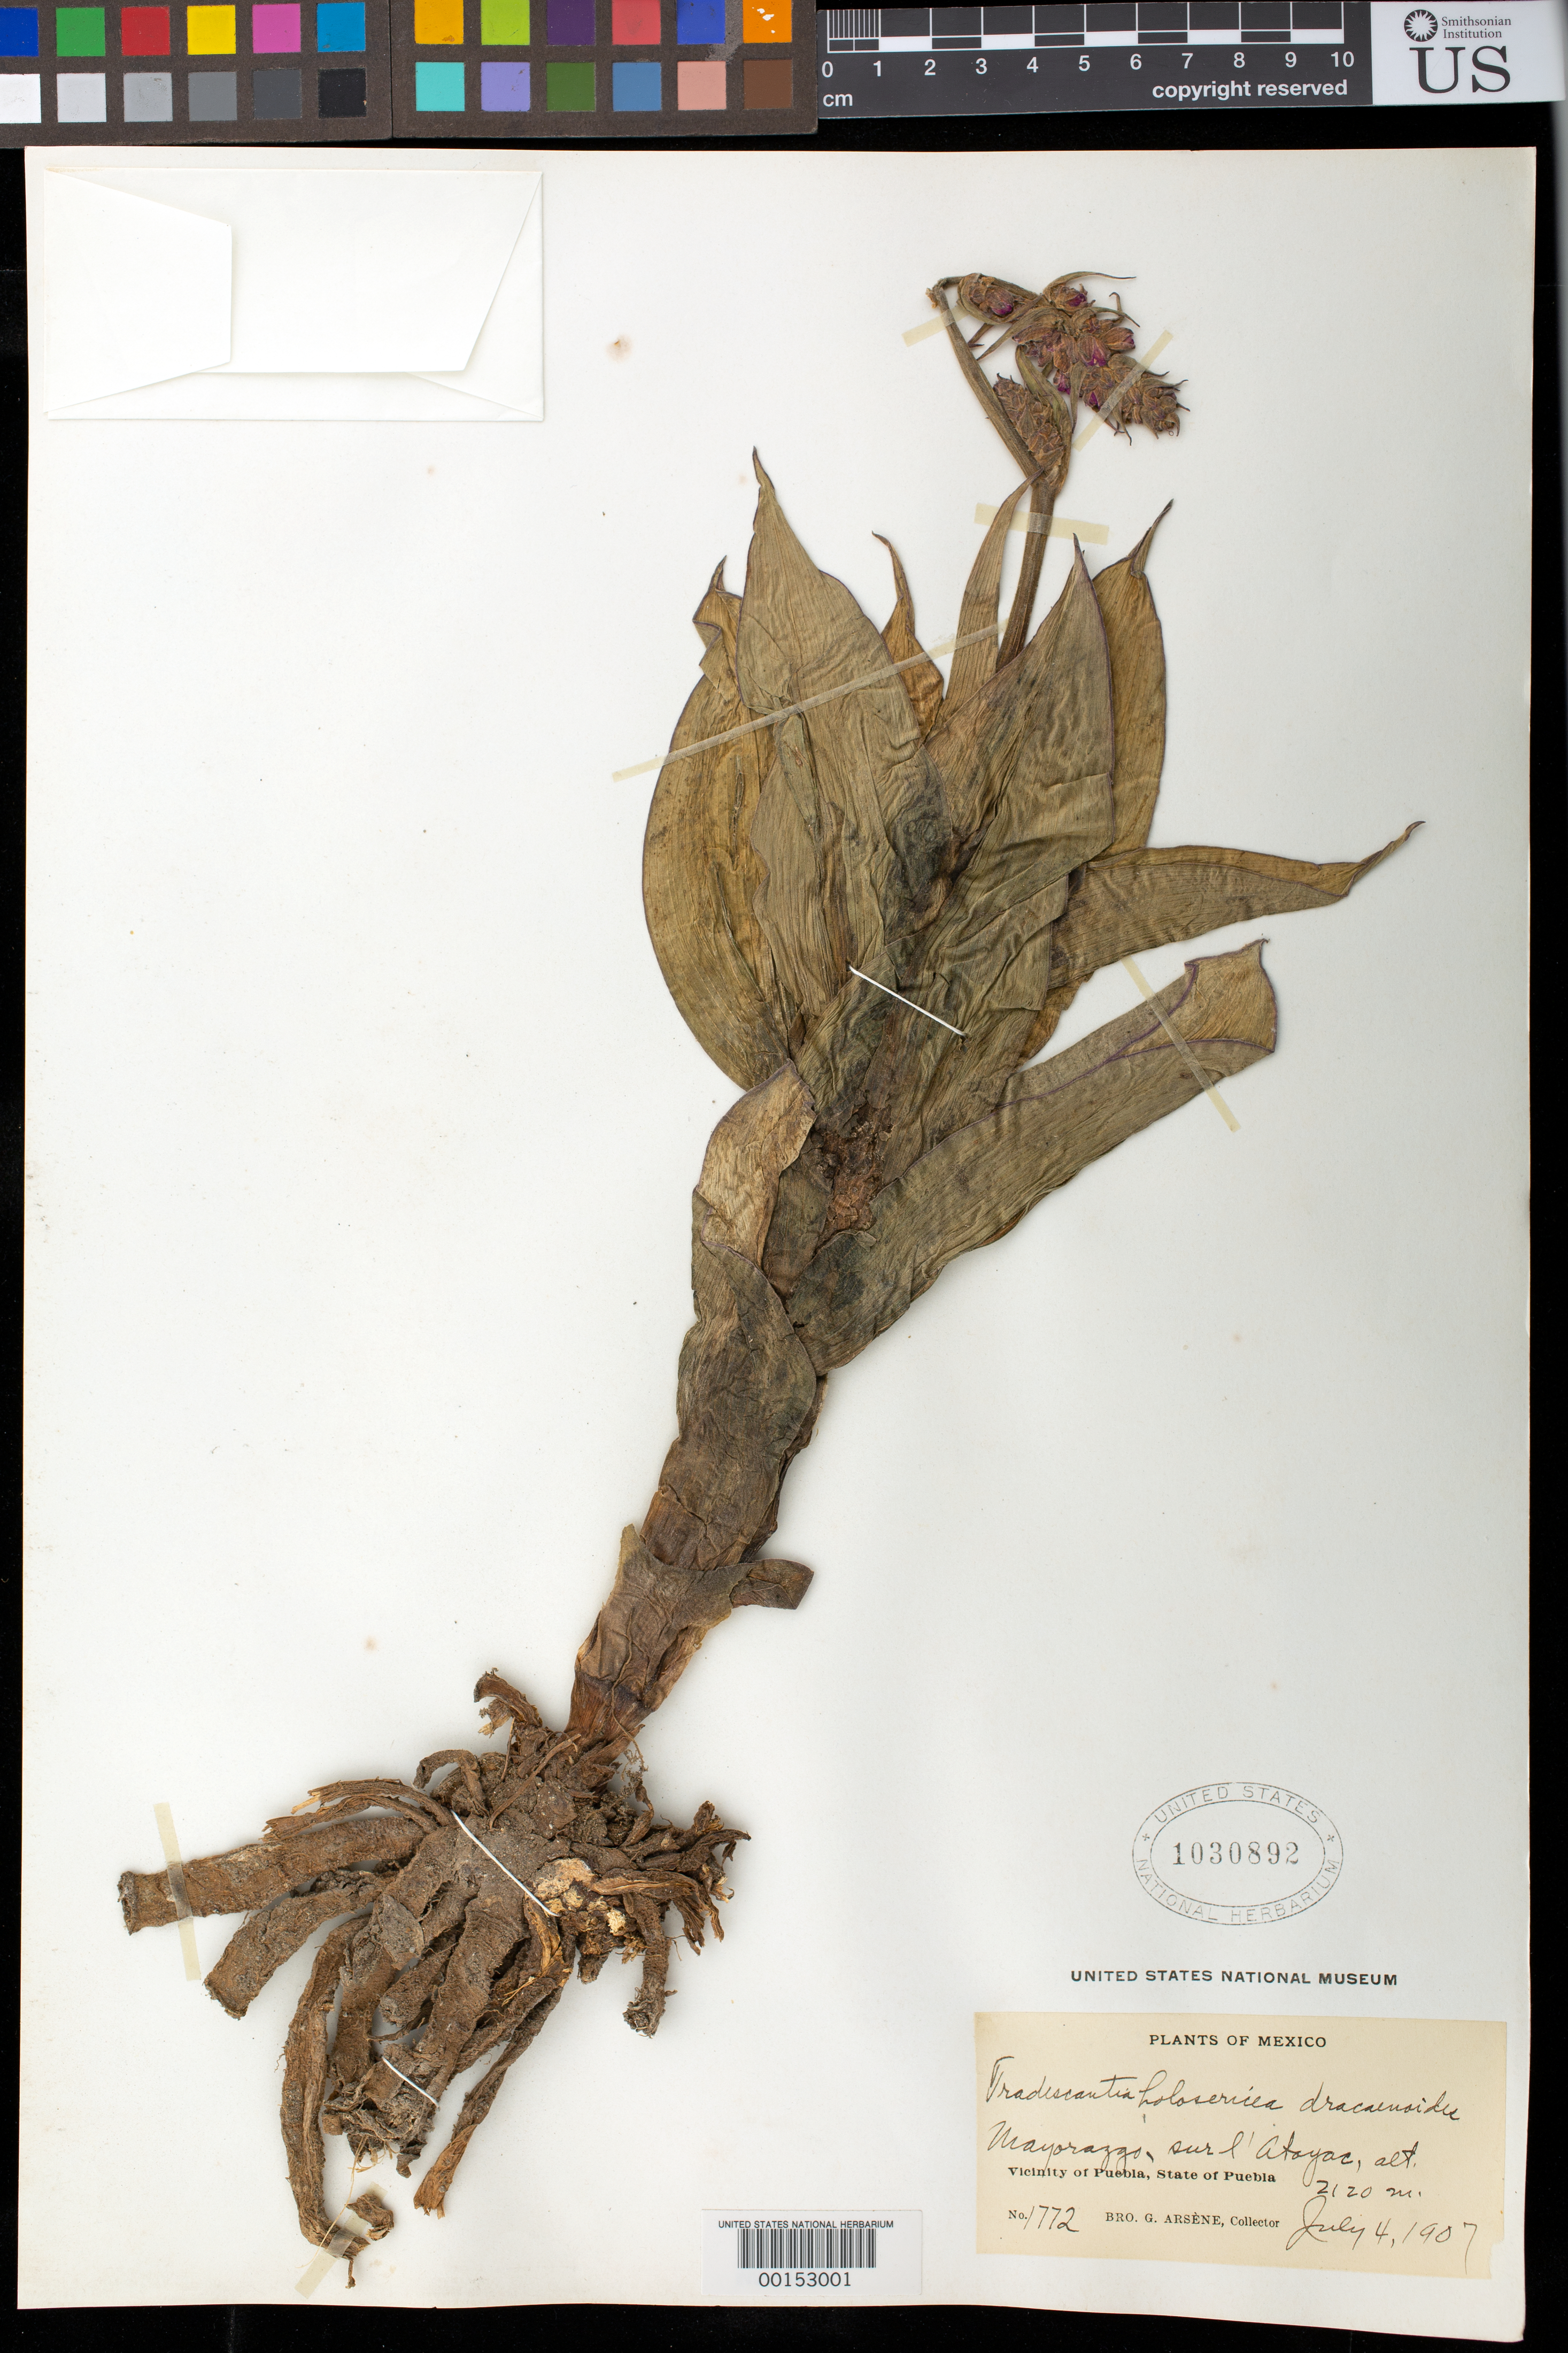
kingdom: Plantae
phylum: Tracheophyta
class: Liliopsida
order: Commelinales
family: Commelinaceae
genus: Thyrsanthemum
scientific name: Thyrsanthemum floribundum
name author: (M. Martens & Galeotti) Pichon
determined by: Hunt, D. R.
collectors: Bro. G. Arsène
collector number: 1772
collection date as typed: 04 Jul 1907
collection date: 1907-07-04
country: Mexico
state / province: Puebla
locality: Mayorazgo, near l'atayac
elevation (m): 2120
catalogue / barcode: US 1030892